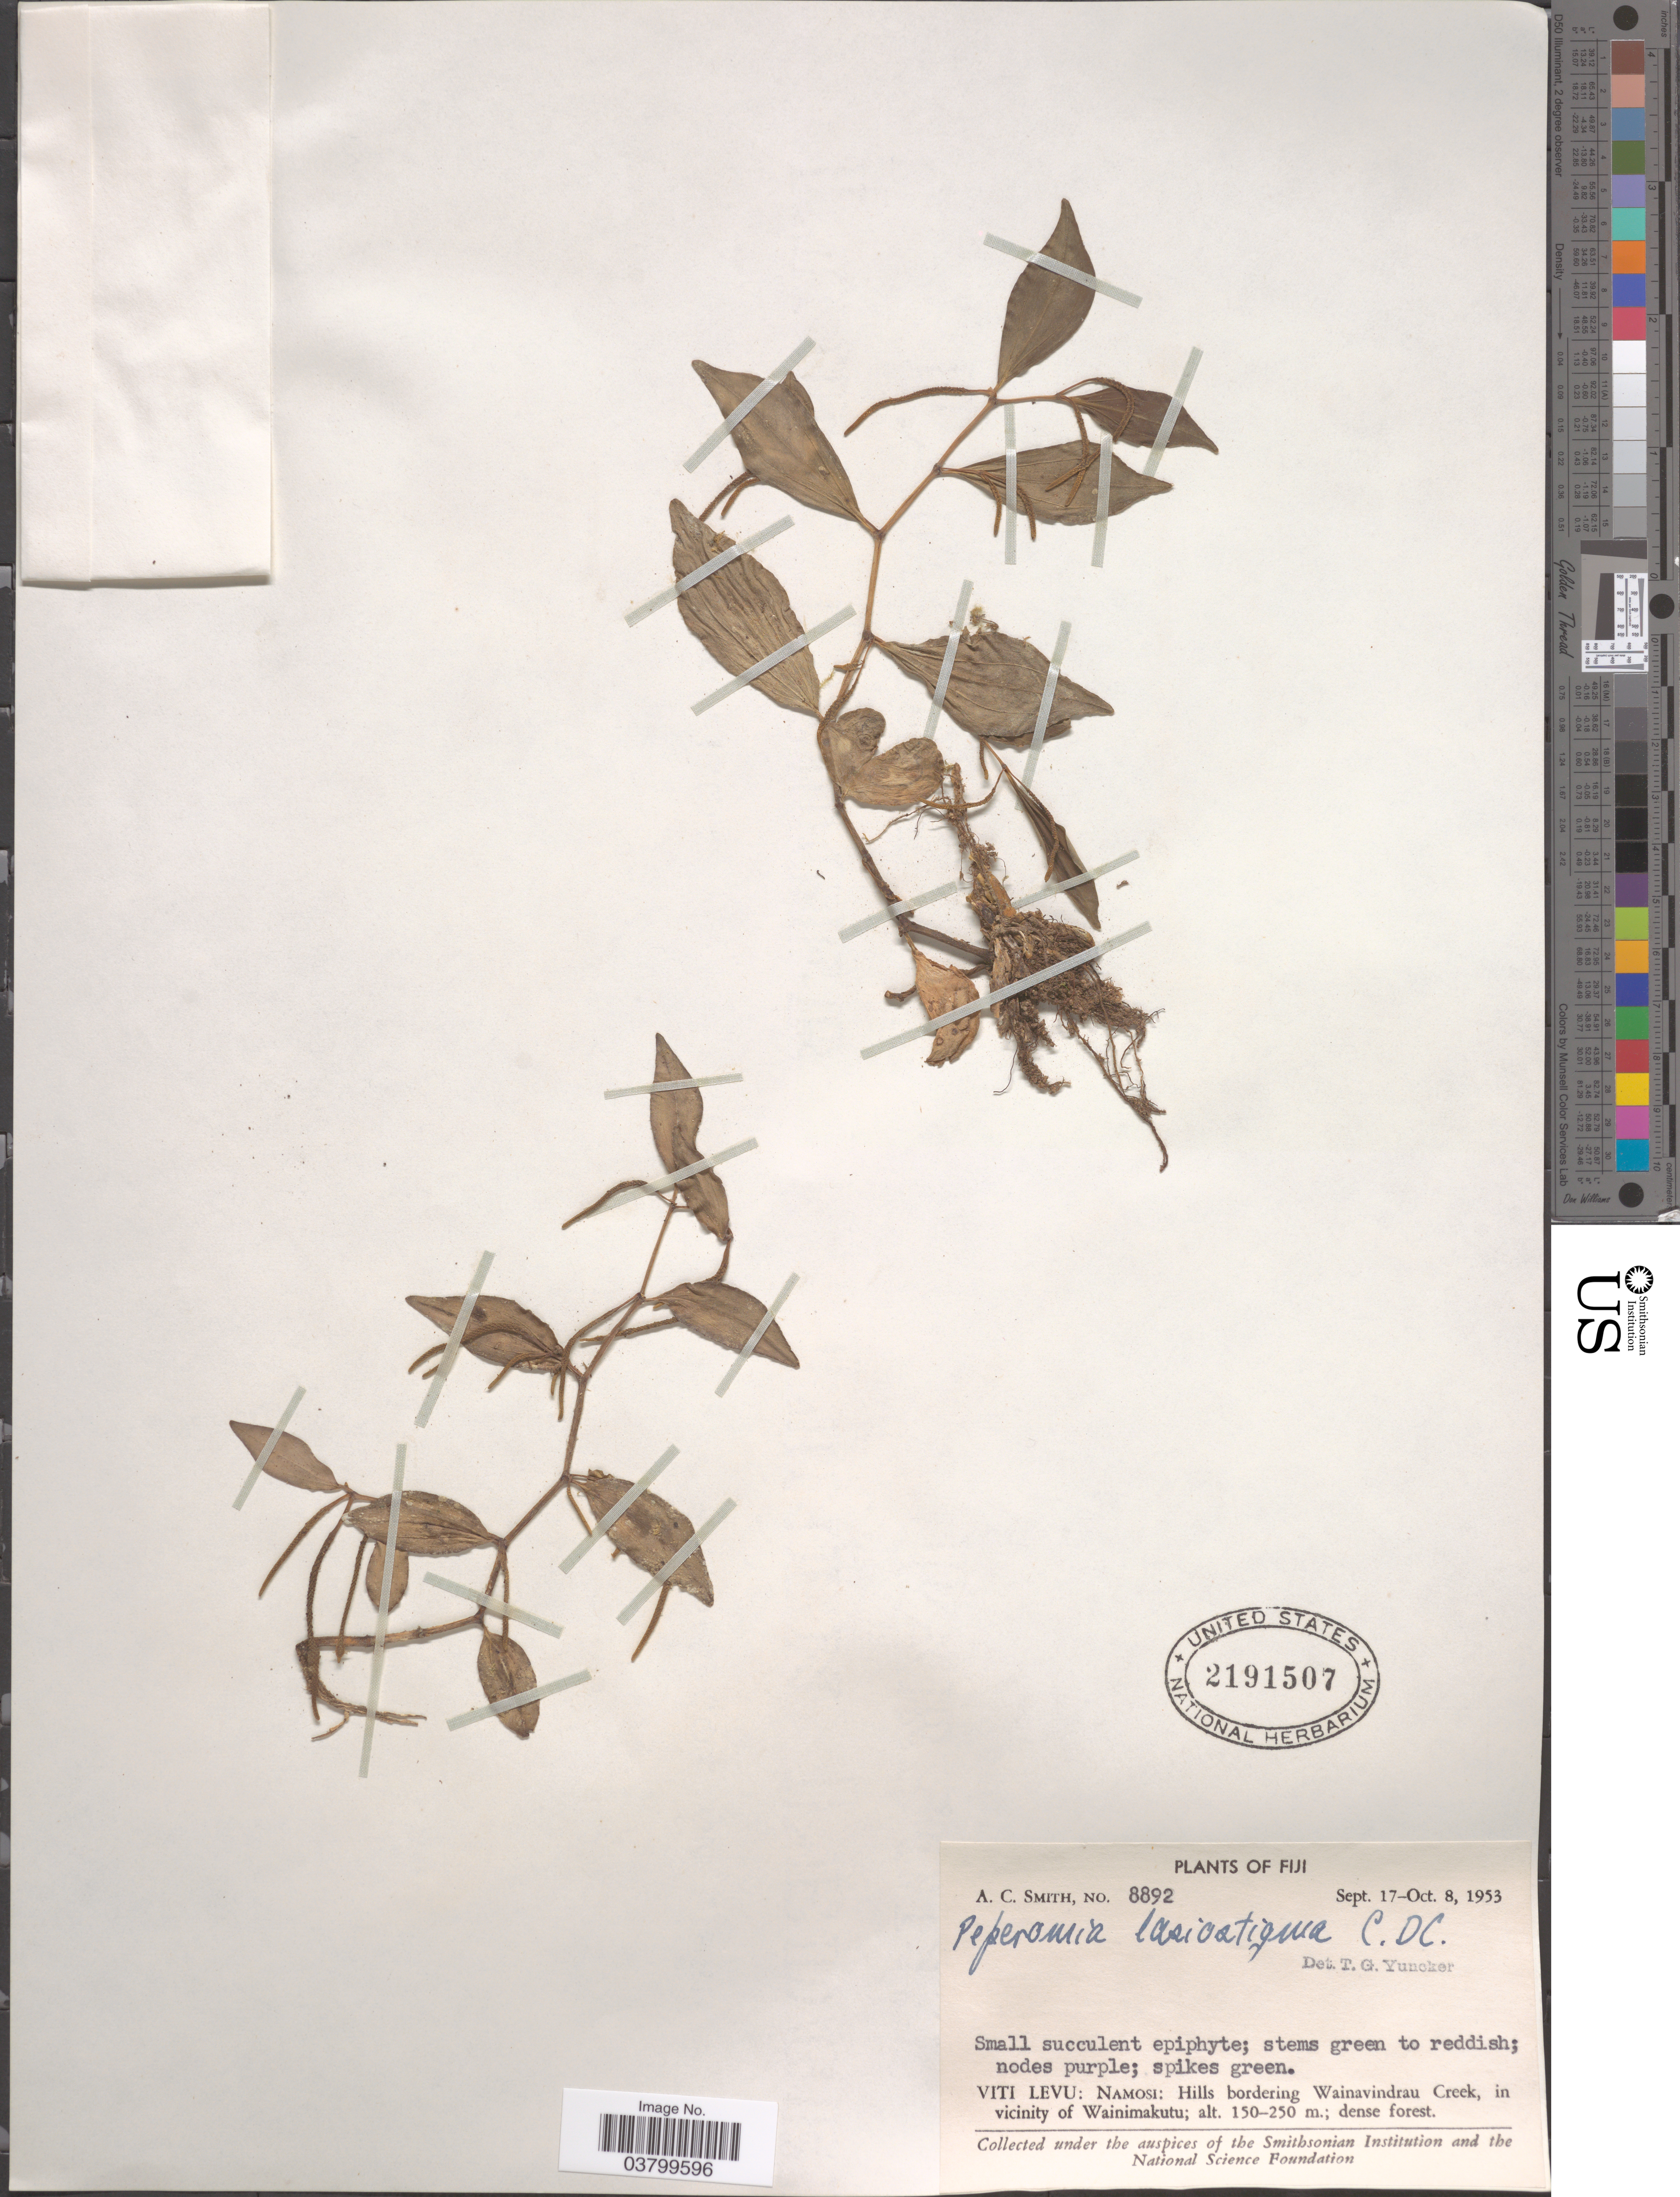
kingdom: Plantae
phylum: Tracheophyta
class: Magnoliopsida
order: Piperales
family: Piperaceae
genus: Peperomia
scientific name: Peperomia lasiostigma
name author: C. DC.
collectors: A. C. Smith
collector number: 8892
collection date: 1953-09-17/1953-10-08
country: Fiji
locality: Viti Levu: Namosi: Hills bordering Wainavindrau Creek, in vicinity of Wainimakutu.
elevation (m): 150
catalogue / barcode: US 2191507